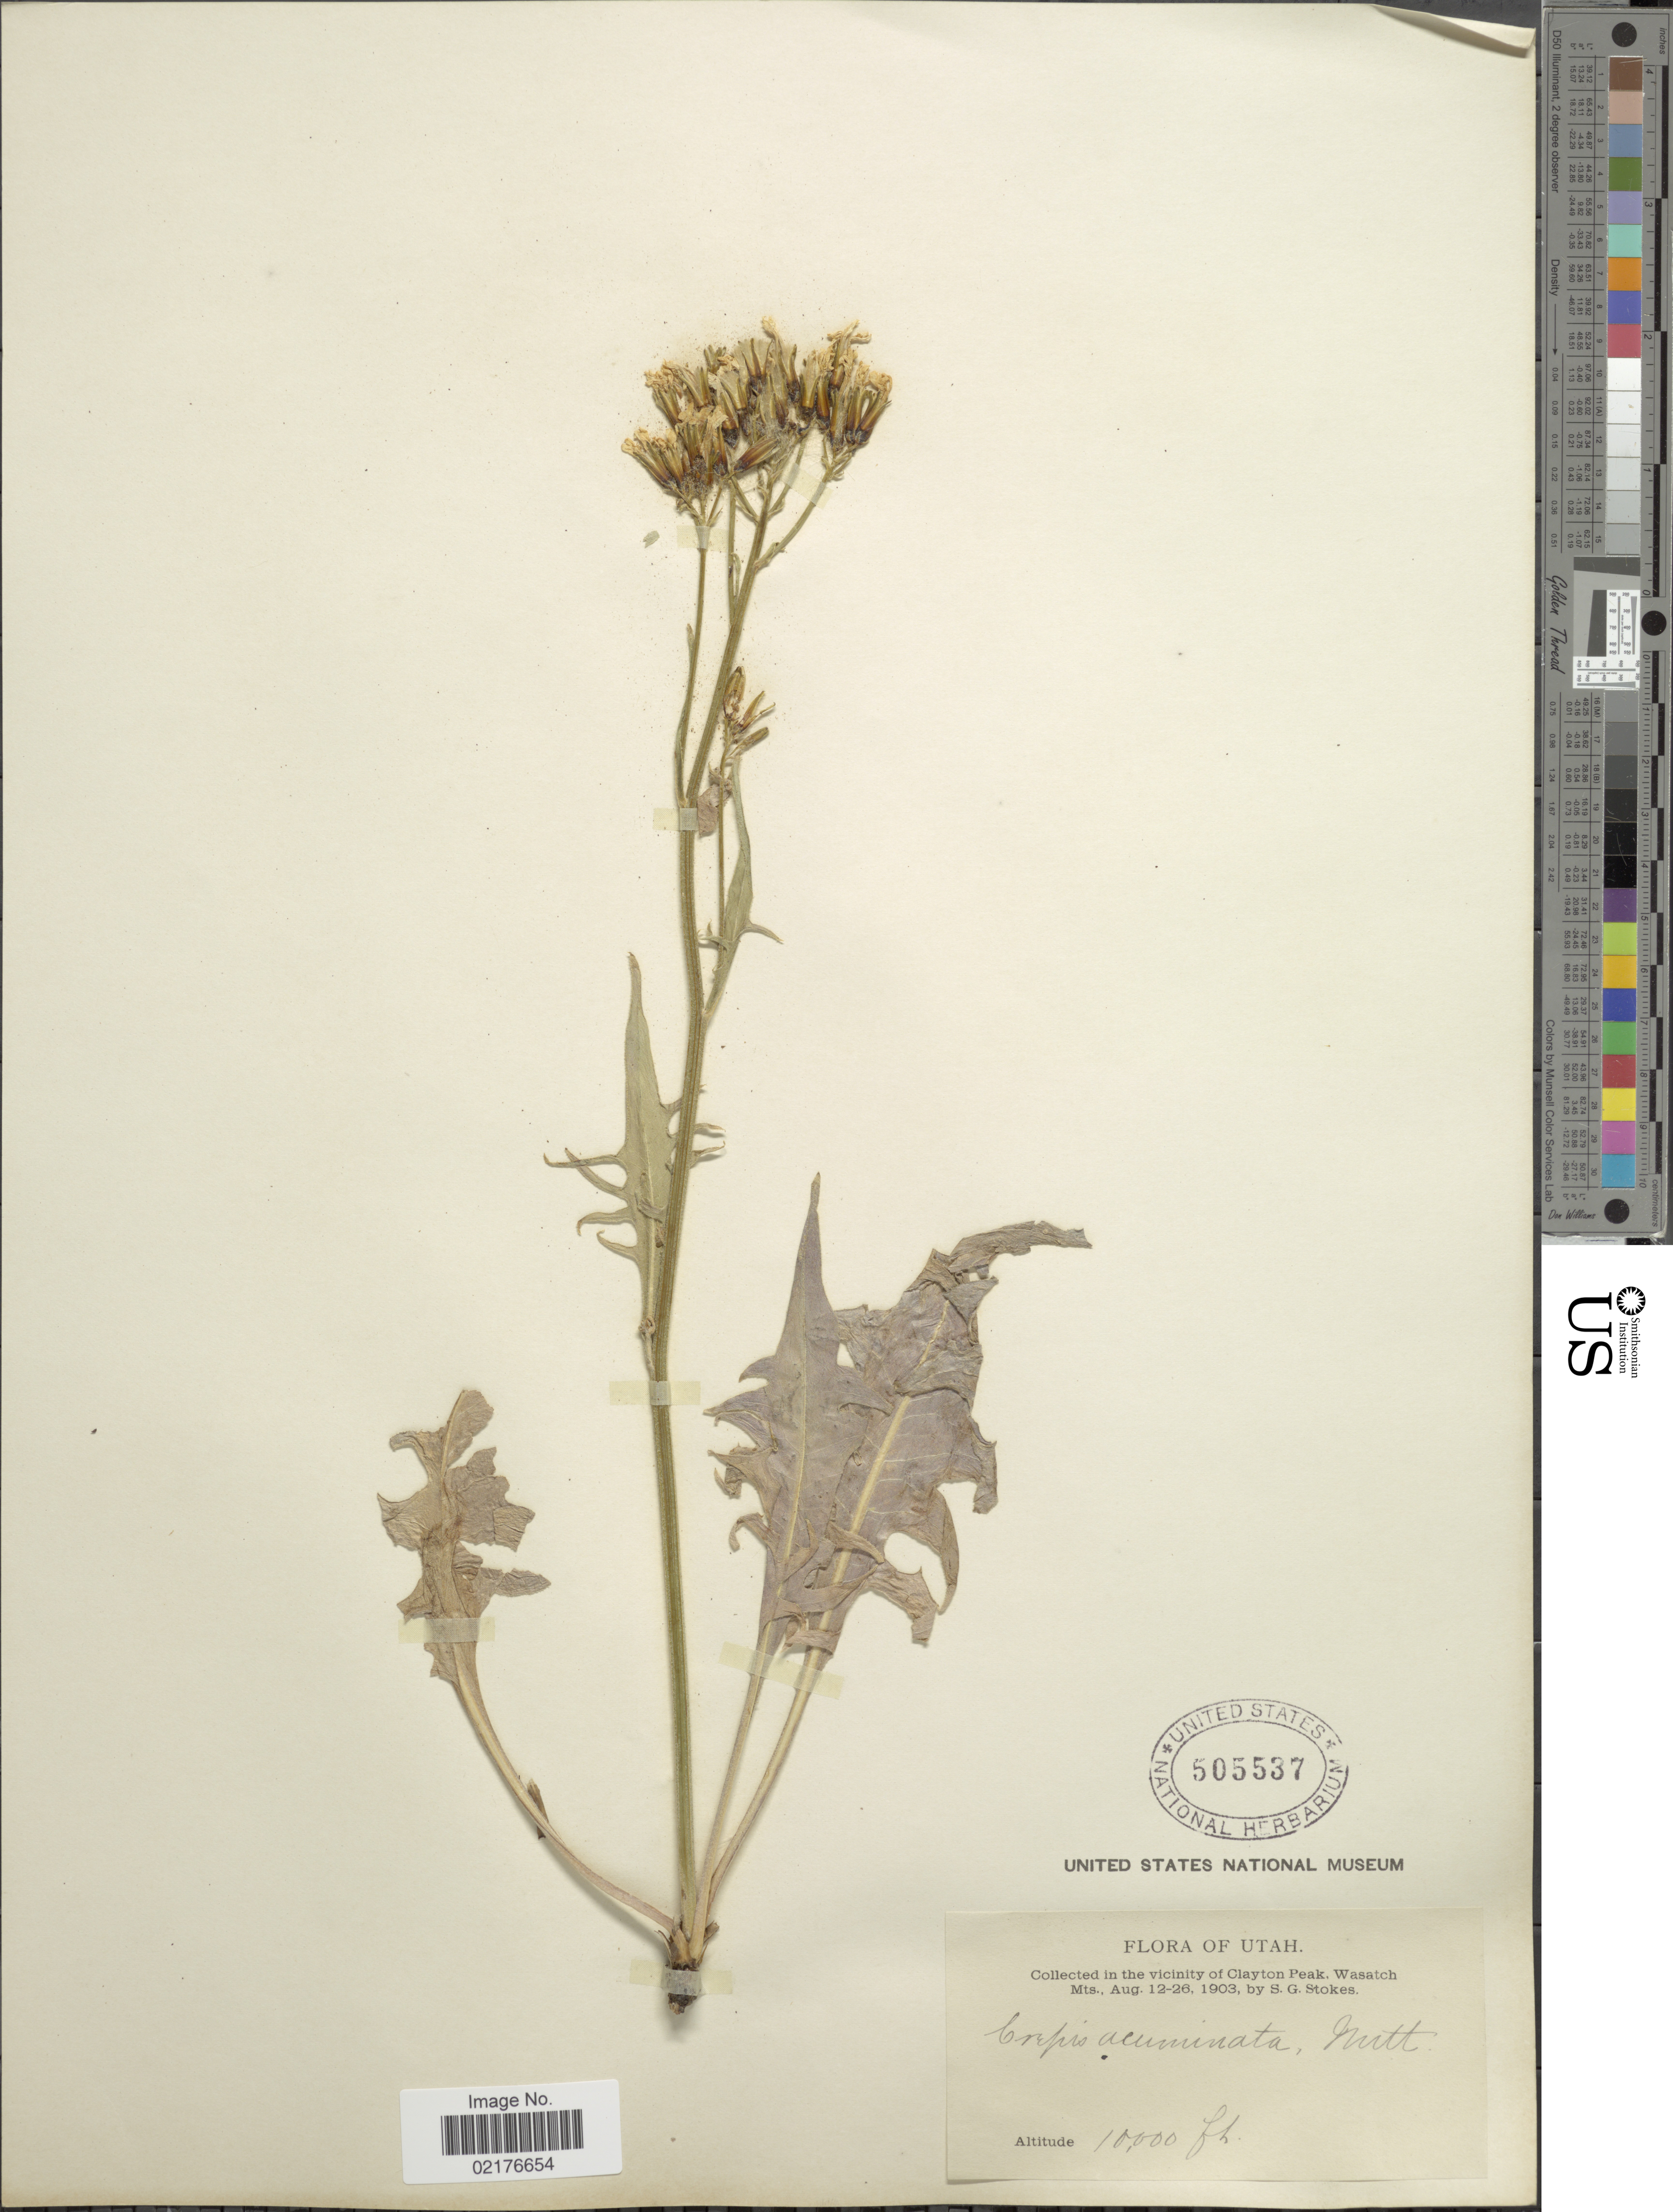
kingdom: Plantae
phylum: Tracheophyta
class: Magnoliopsida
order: Asterales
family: Asteraceae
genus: Crepis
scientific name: Crepis acuminata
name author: Nutt.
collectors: S. G. Stokes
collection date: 1903-08-12/1903-08-26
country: United States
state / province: Utah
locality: In the vicinity of Clayton Peak, Wasatch Mts.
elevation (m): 3048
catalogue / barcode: US 505537